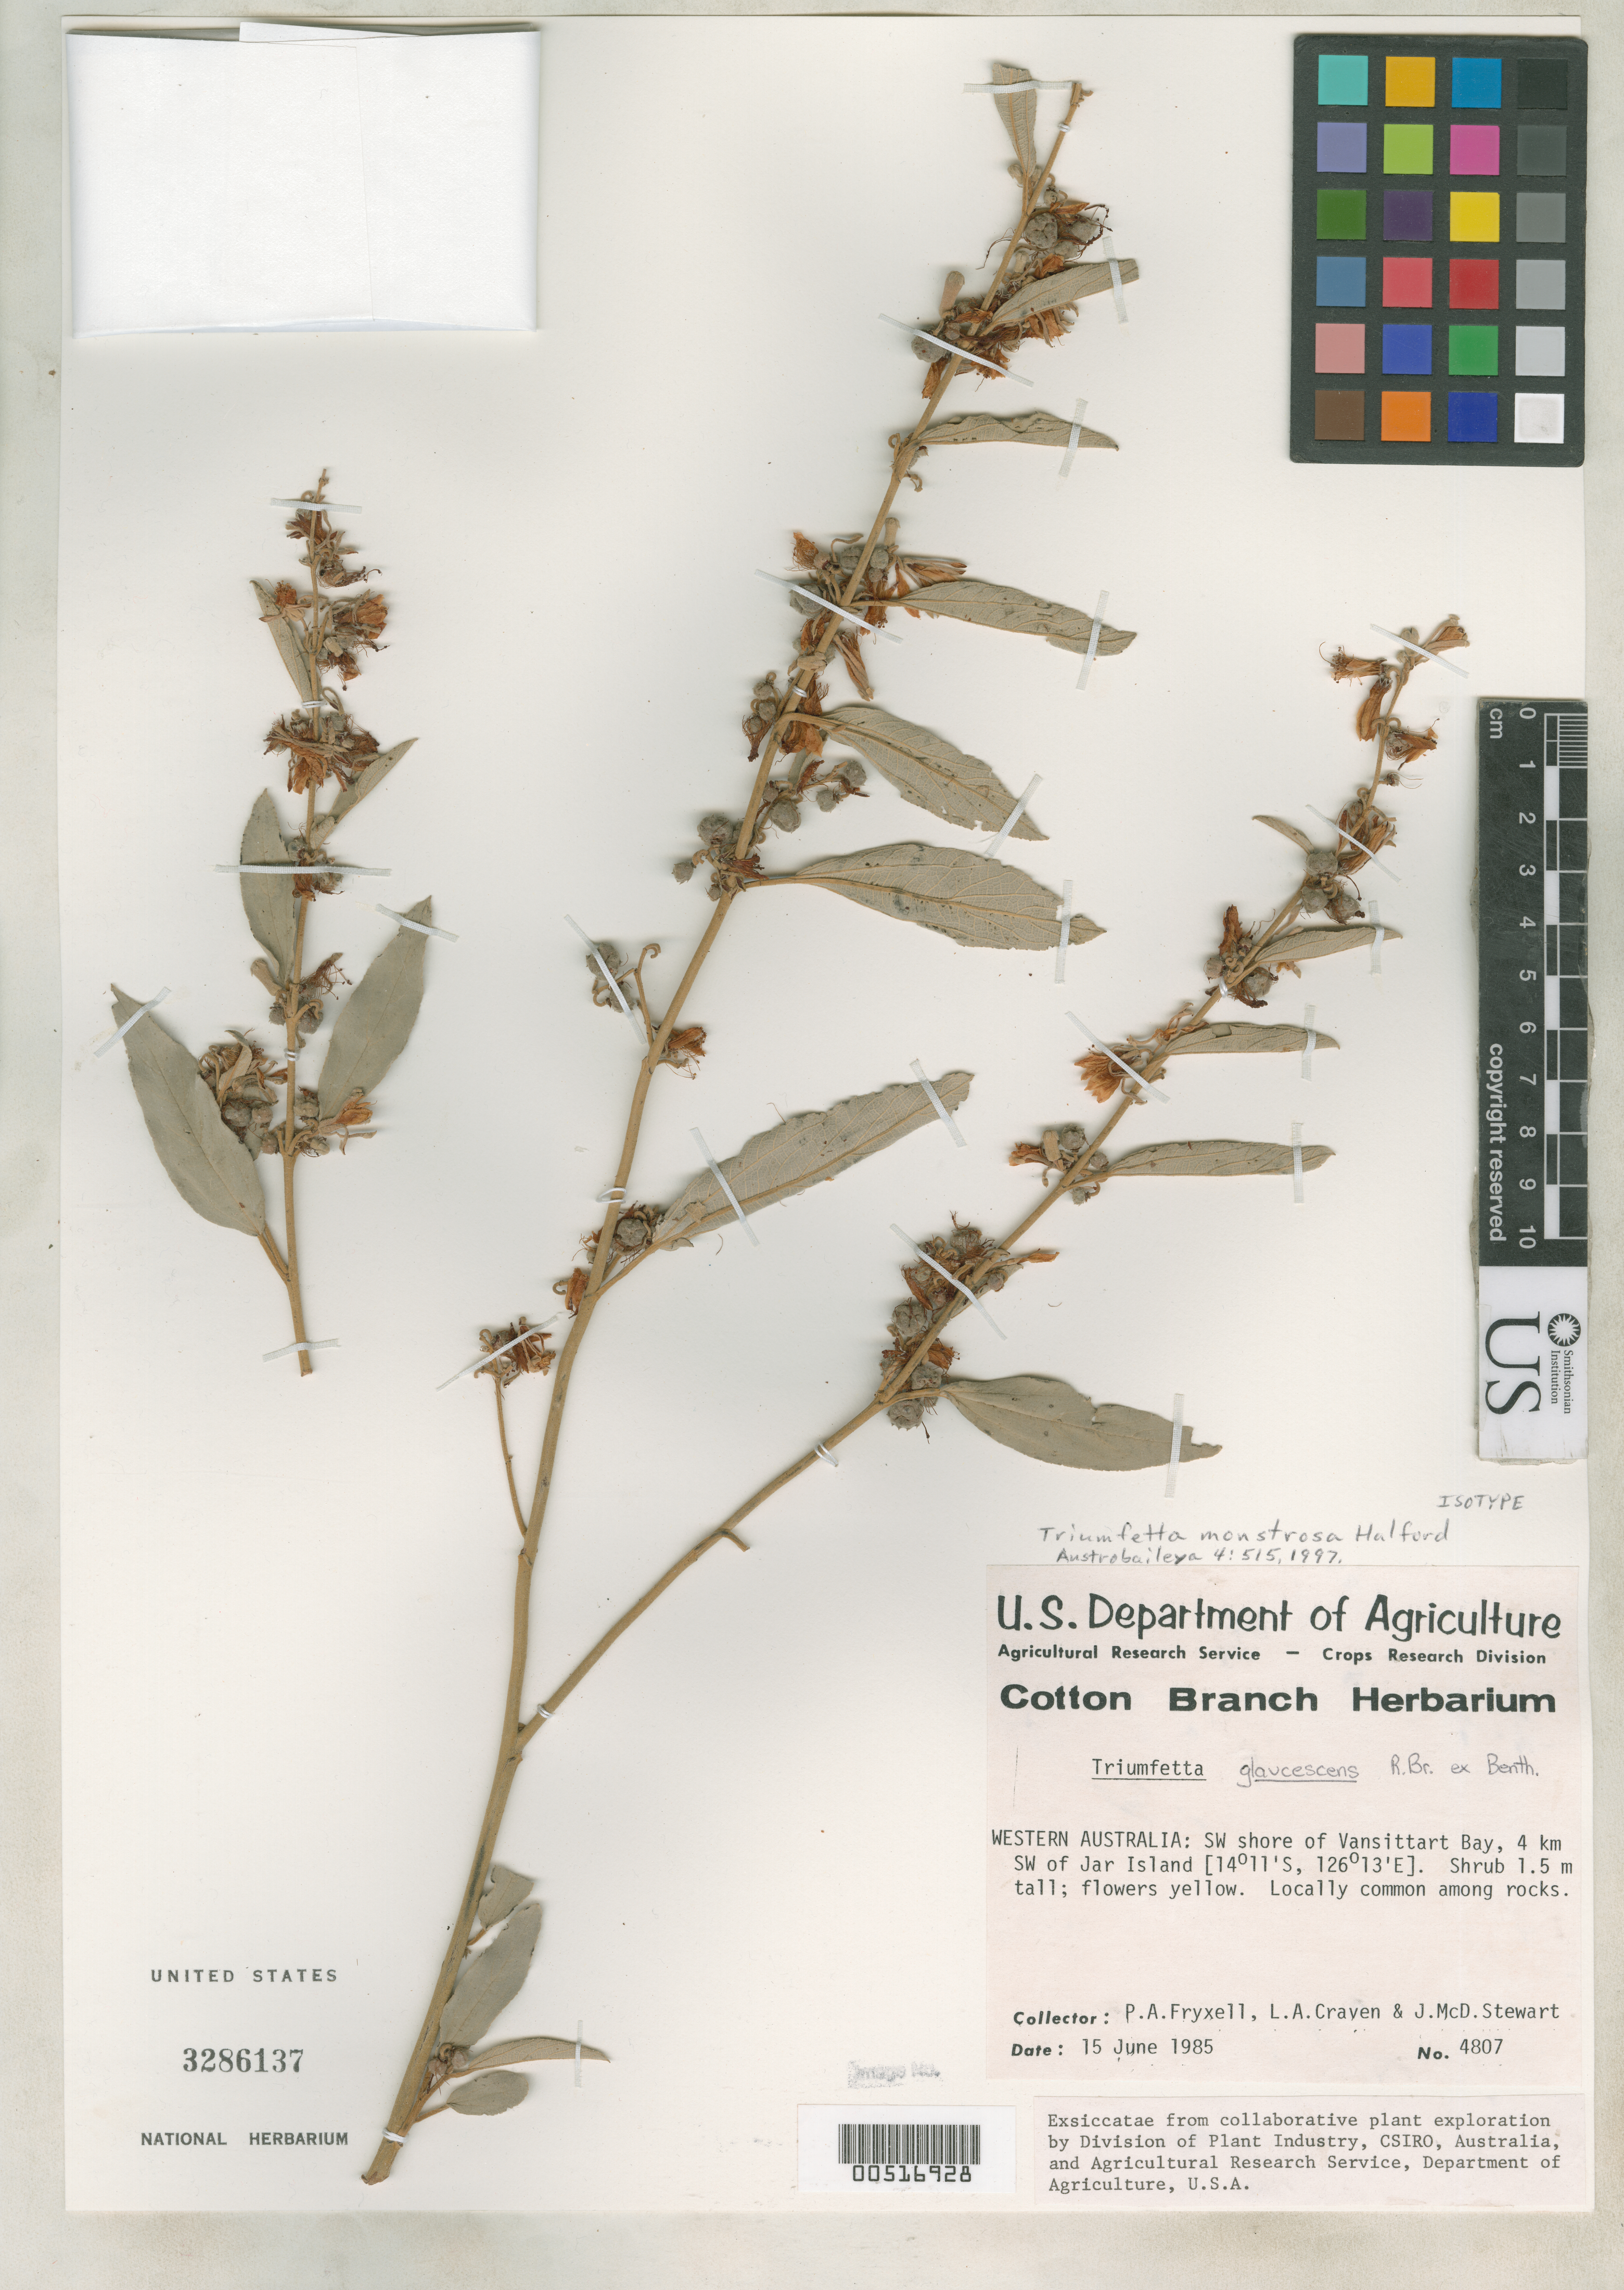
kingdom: Plantae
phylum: Tracheophyta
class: Magnoliopsida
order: Malvales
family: Malvaceae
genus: Triumfetta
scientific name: Triumfetta monstrosa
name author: Halford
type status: Isotype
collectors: P. A. Fryxell, L. A. Craven & J. Stewart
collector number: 4807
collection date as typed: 15 Jun 1985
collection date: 1985-06-15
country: Australia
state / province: Western Australia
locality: SW shores of Vansittart Bay, 4 km SW of Jar Island.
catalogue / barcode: US 3286137